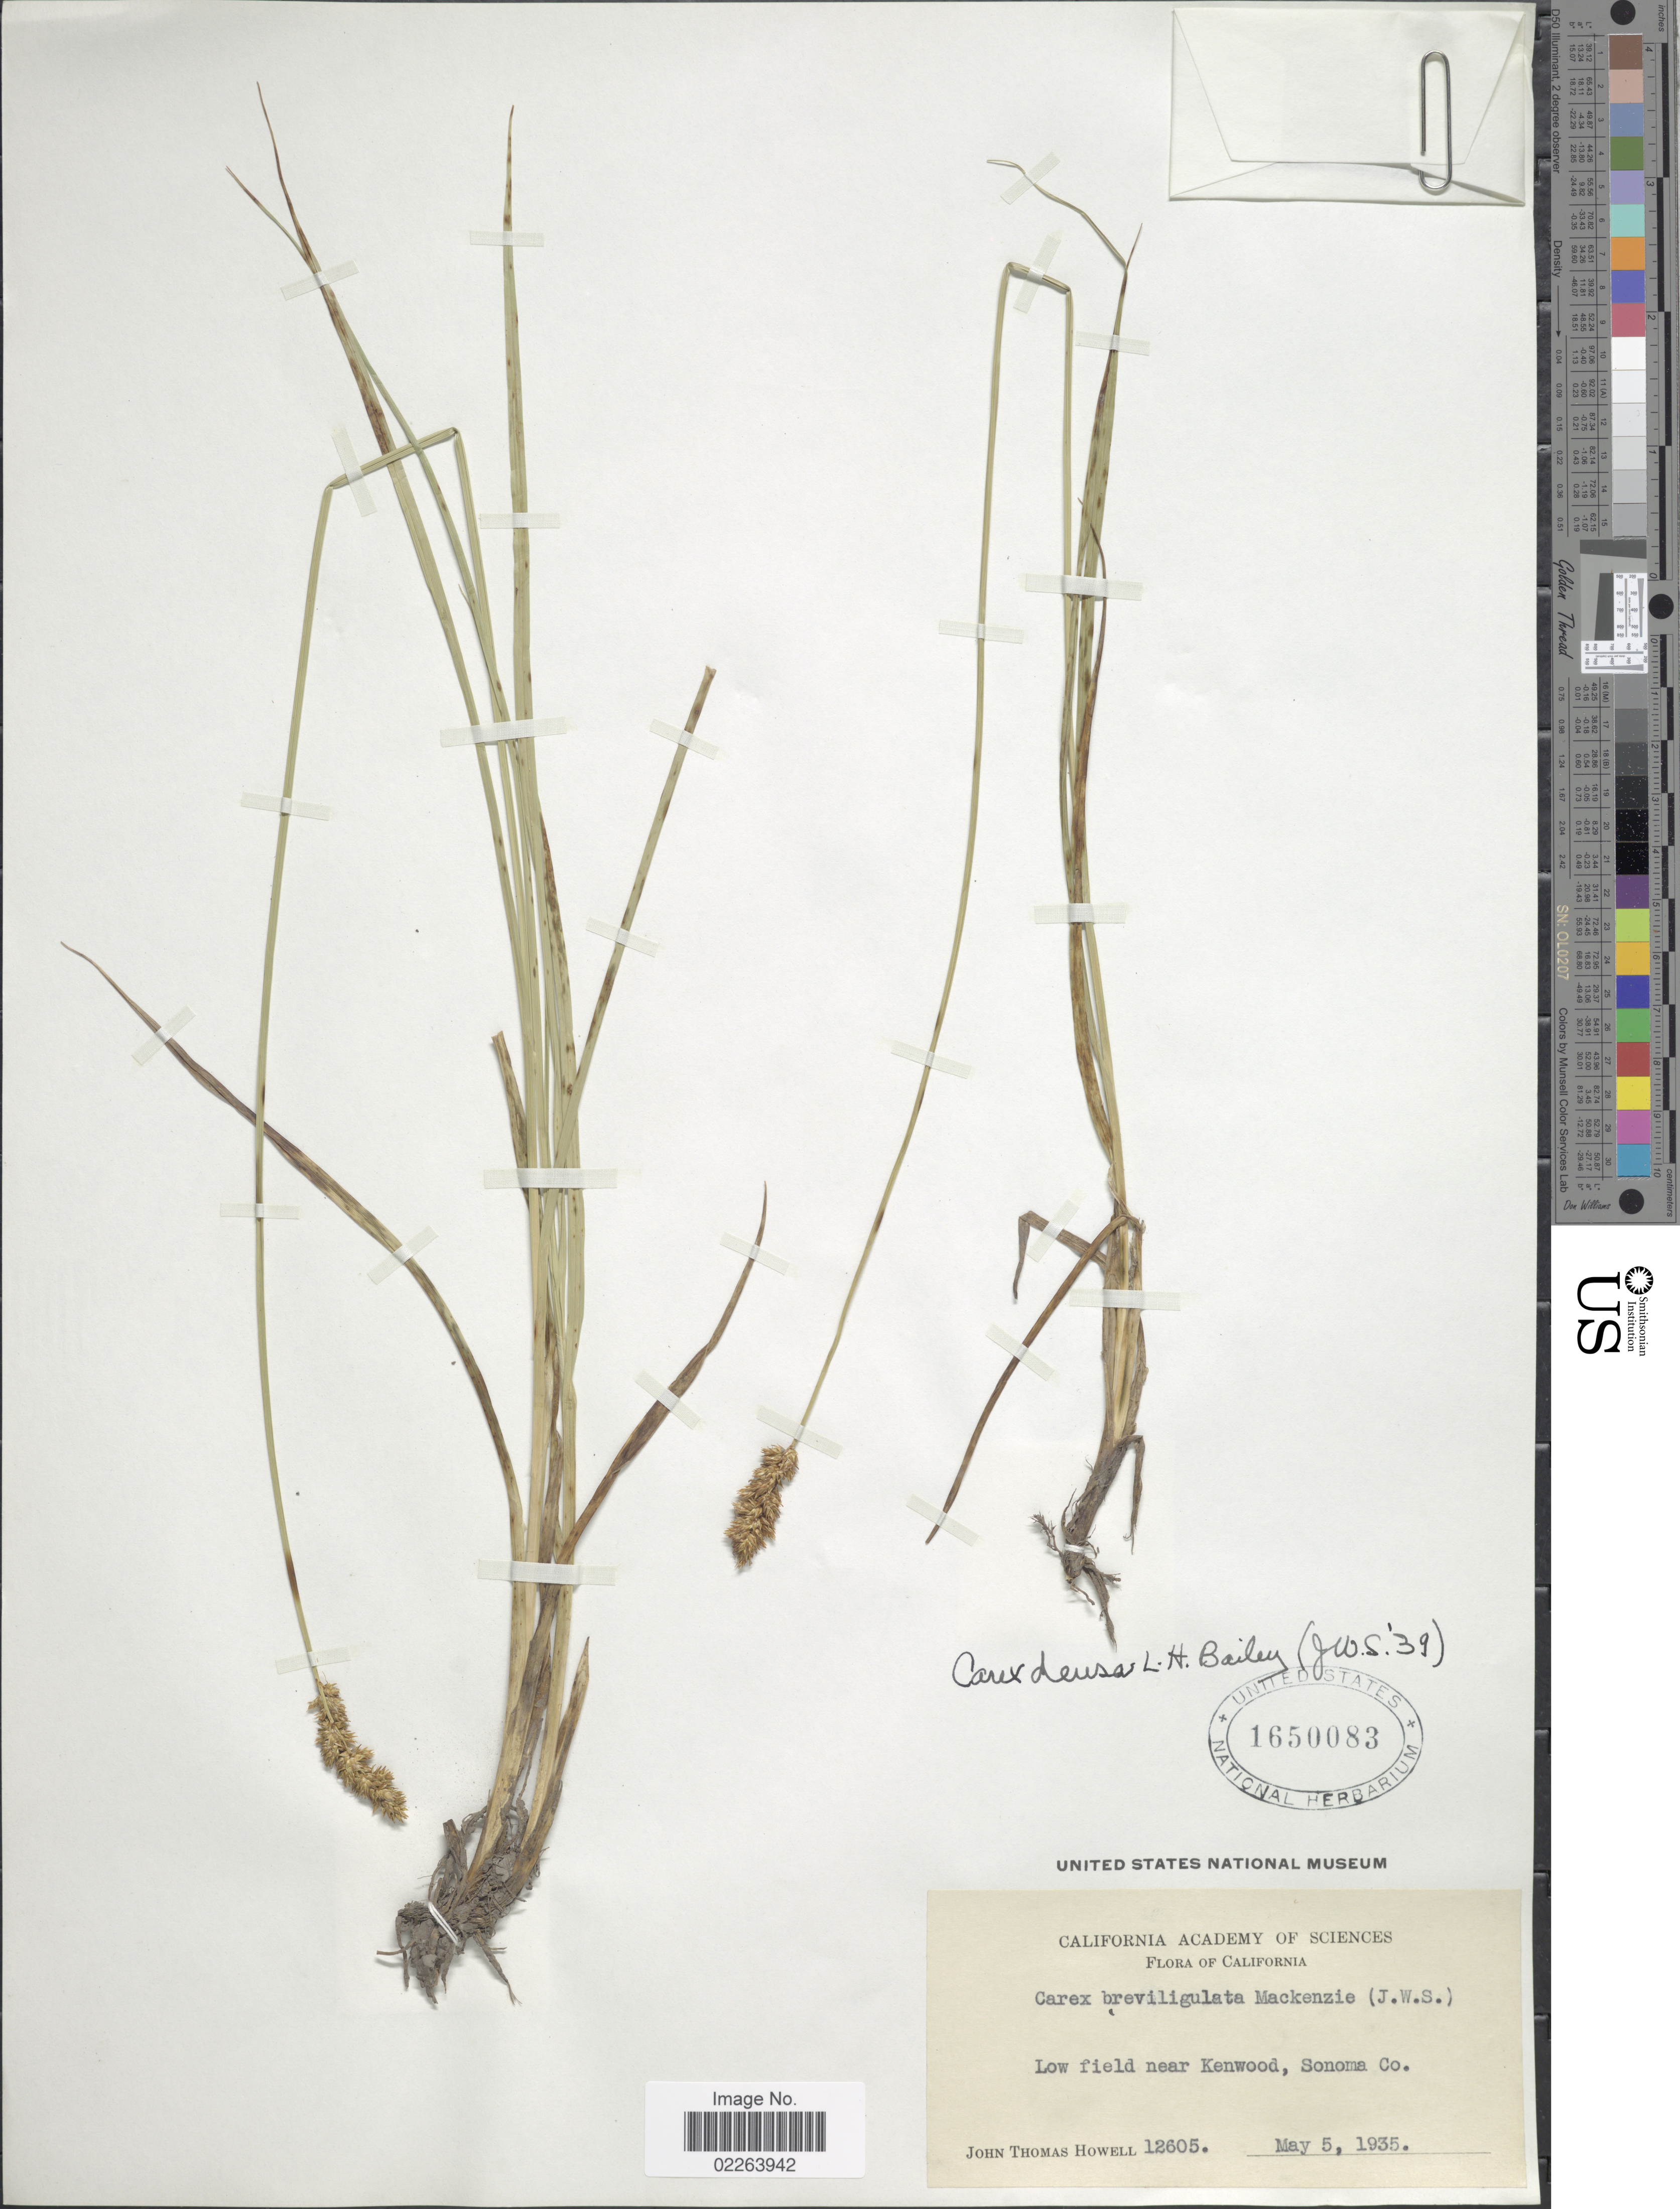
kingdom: Plantae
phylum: Tracheophyta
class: Liliopsida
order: Poales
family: Cyperaceae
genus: Carex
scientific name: Carex densa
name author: (L.H. Bailey) L.H. Bailey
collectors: J. T. Howell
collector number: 12605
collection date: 1935-05-05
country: United States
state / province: California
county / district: Sonoma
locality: Low field near Kenwood, Sonoma Co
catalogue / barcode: US 1650083